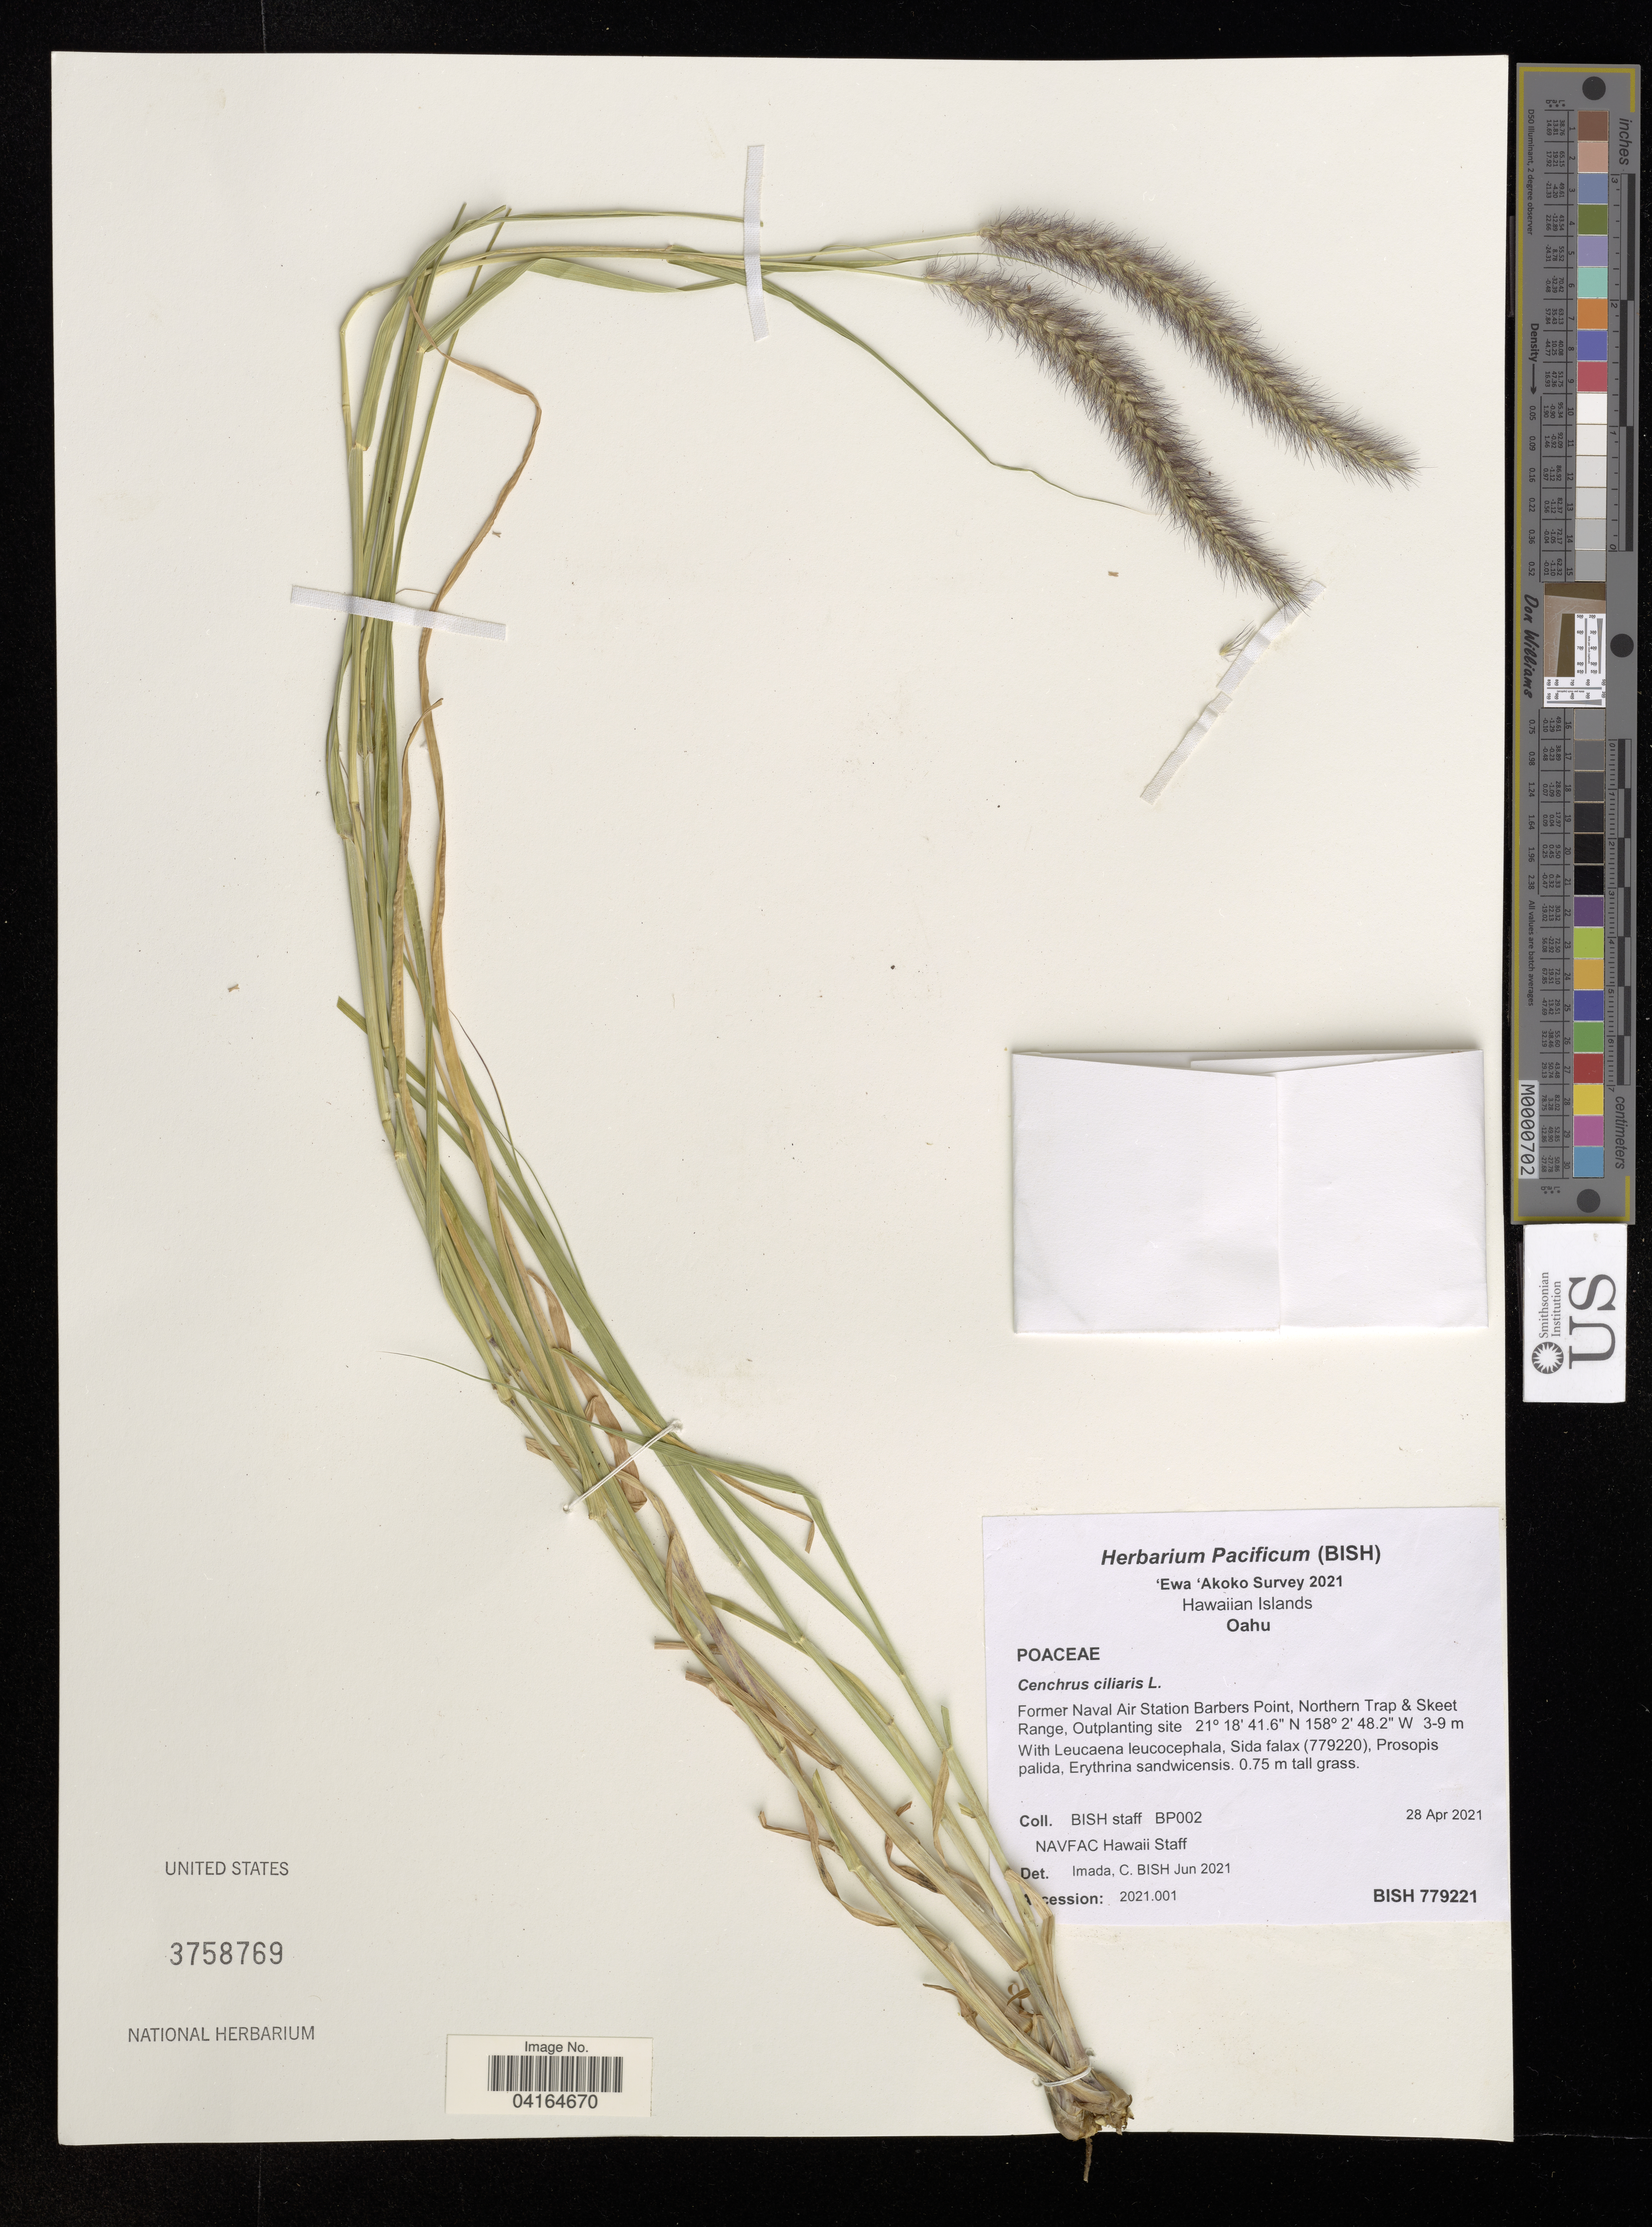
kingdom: Plantae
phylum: Tracheophyta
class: Liliopsida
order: Poales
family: Poaceae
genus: Cenchrus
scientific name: Cenchrus ciliaris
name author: L.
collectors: Bernice P. Bishop Museum & N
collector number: BP002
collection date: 2021-04-28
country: United States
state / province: Hawaii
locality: Hawaiian Islands. Oahu. Former Naval Air Station Barbers Point, Northern Trap & Skeet Range, Outplanting site.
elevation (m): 3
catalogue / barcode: US 3758769